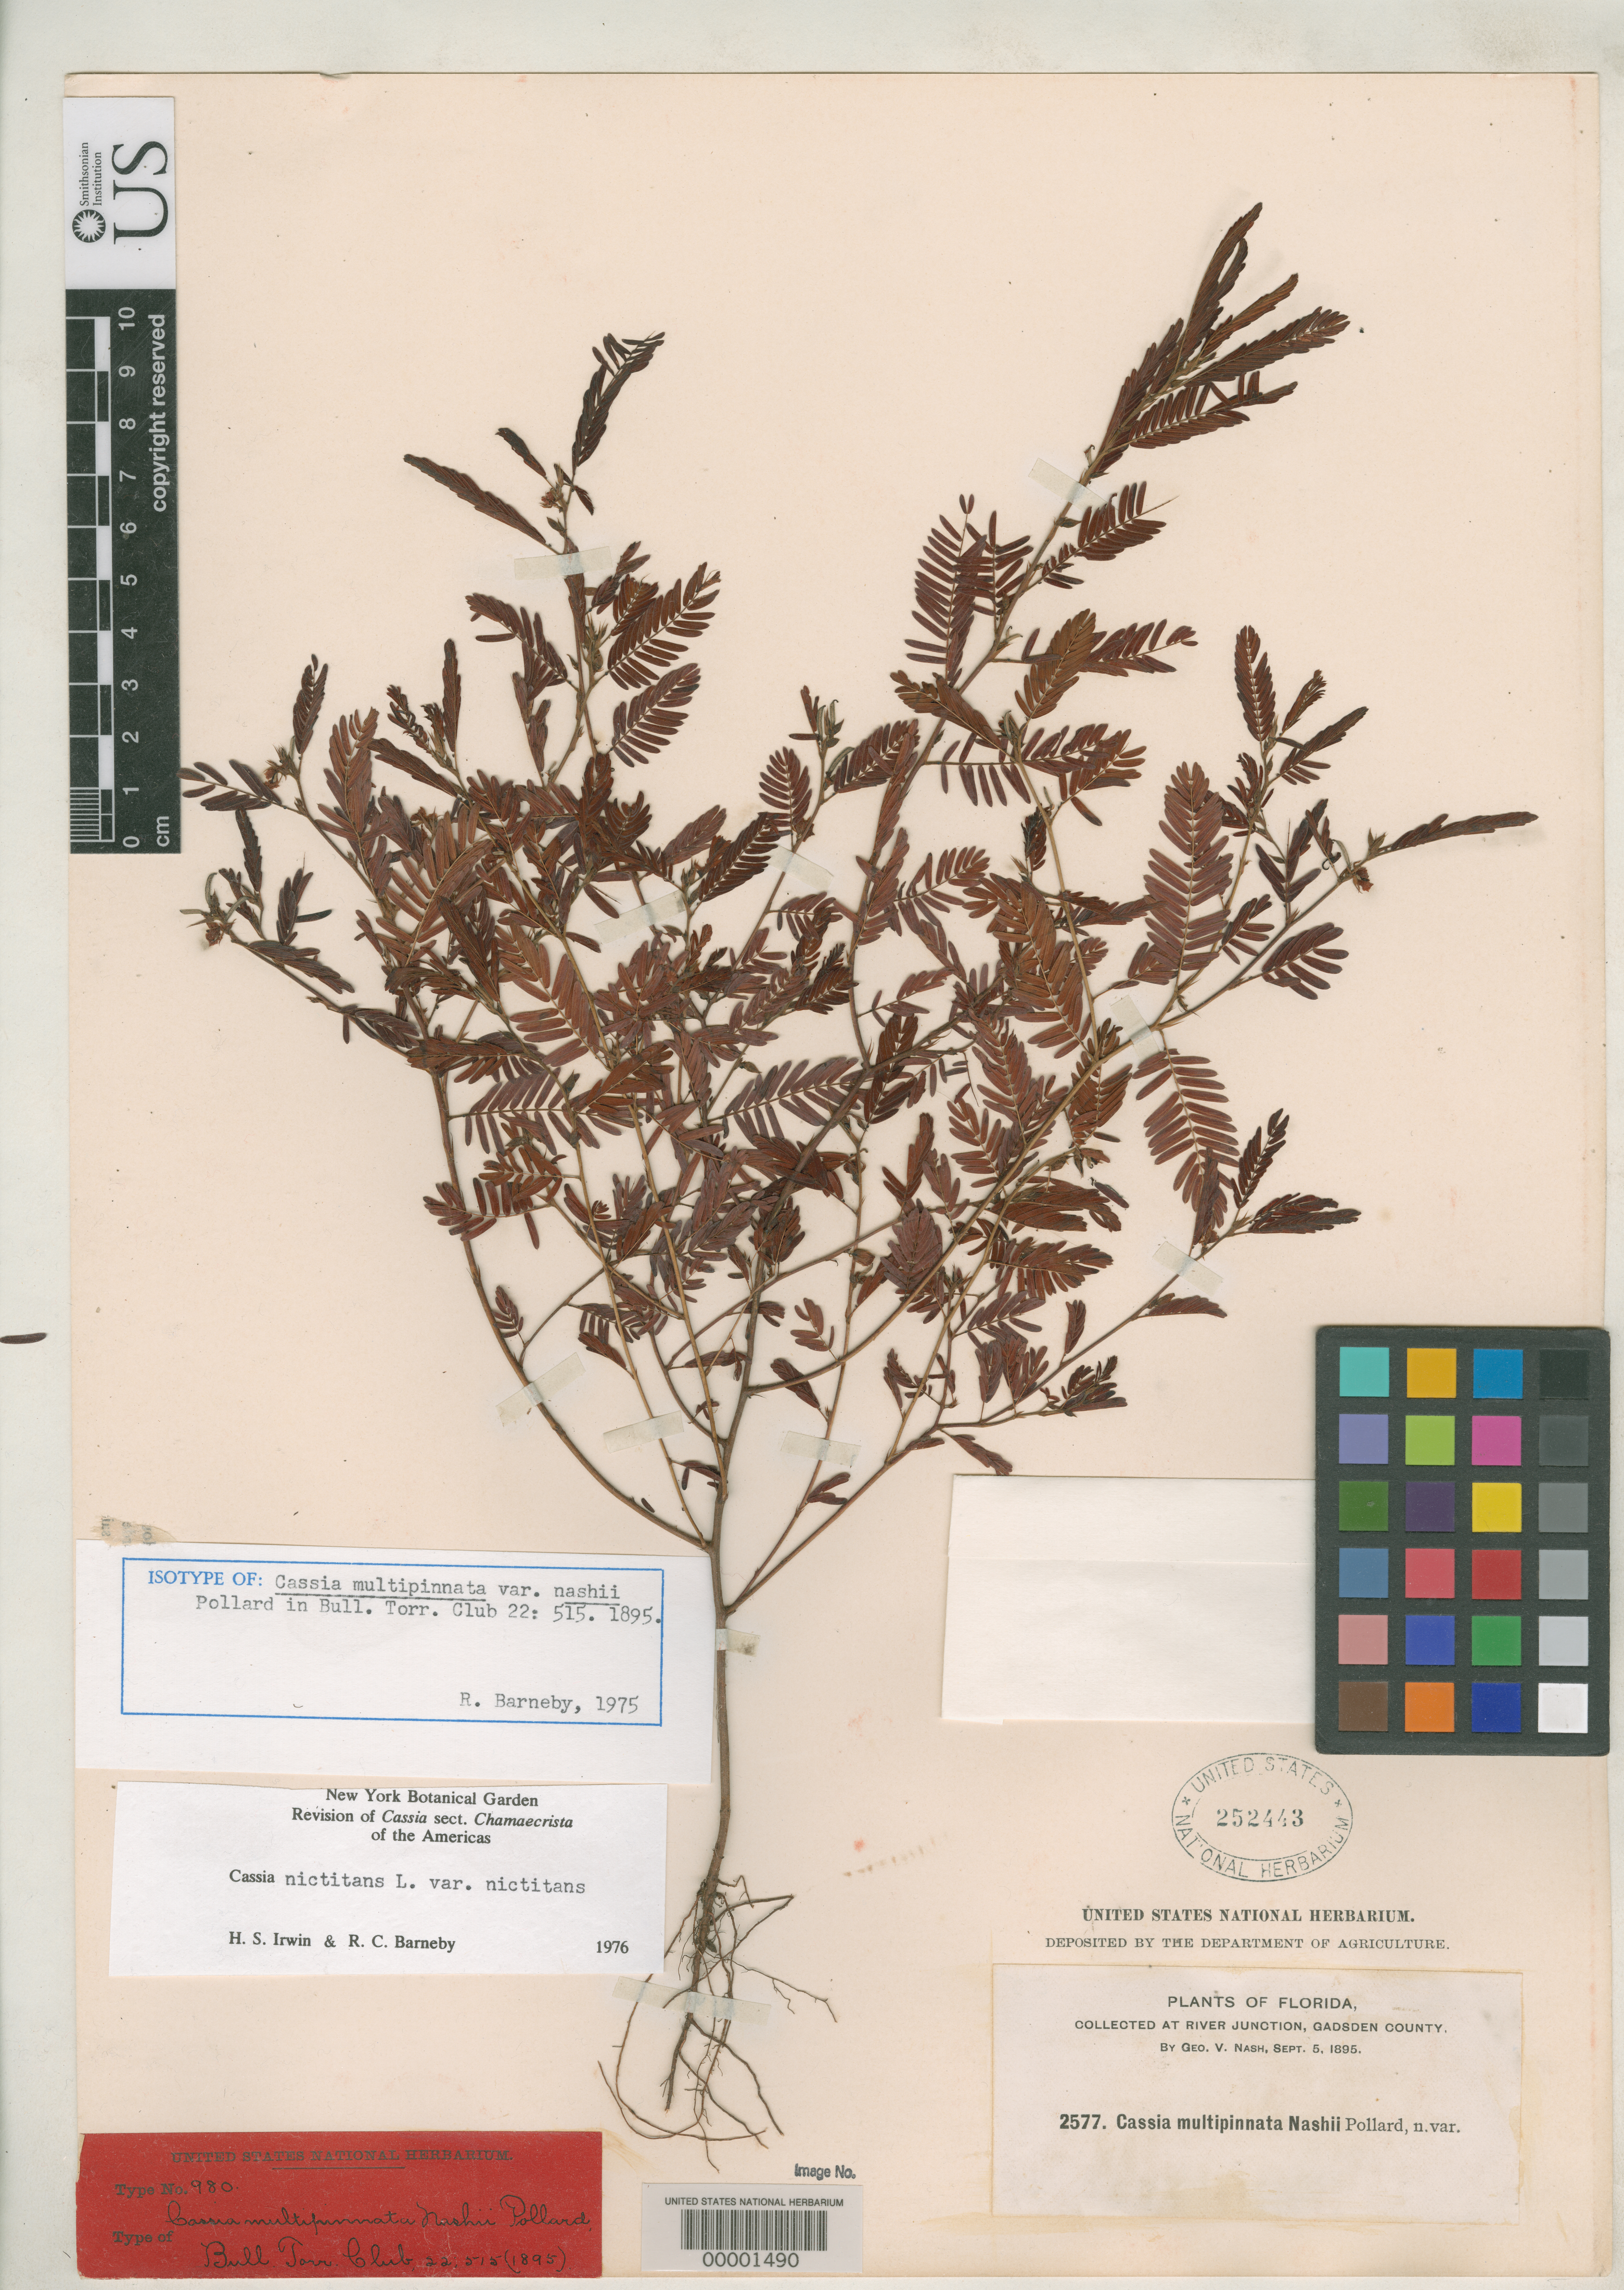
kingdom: Plantae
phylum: Tracheophyta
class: Magnoliopsida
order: Fabales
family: Fabaceae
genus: Cassia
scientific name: Cassia multipinnata var. nashii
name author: Pollard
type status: Isotype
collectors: G. V. Nash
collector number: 2577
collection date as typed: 05 Sep 1895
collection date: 1895-09-05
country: United States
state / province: Florida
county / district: Gadsden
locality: River Junction.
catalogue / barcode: US 252443